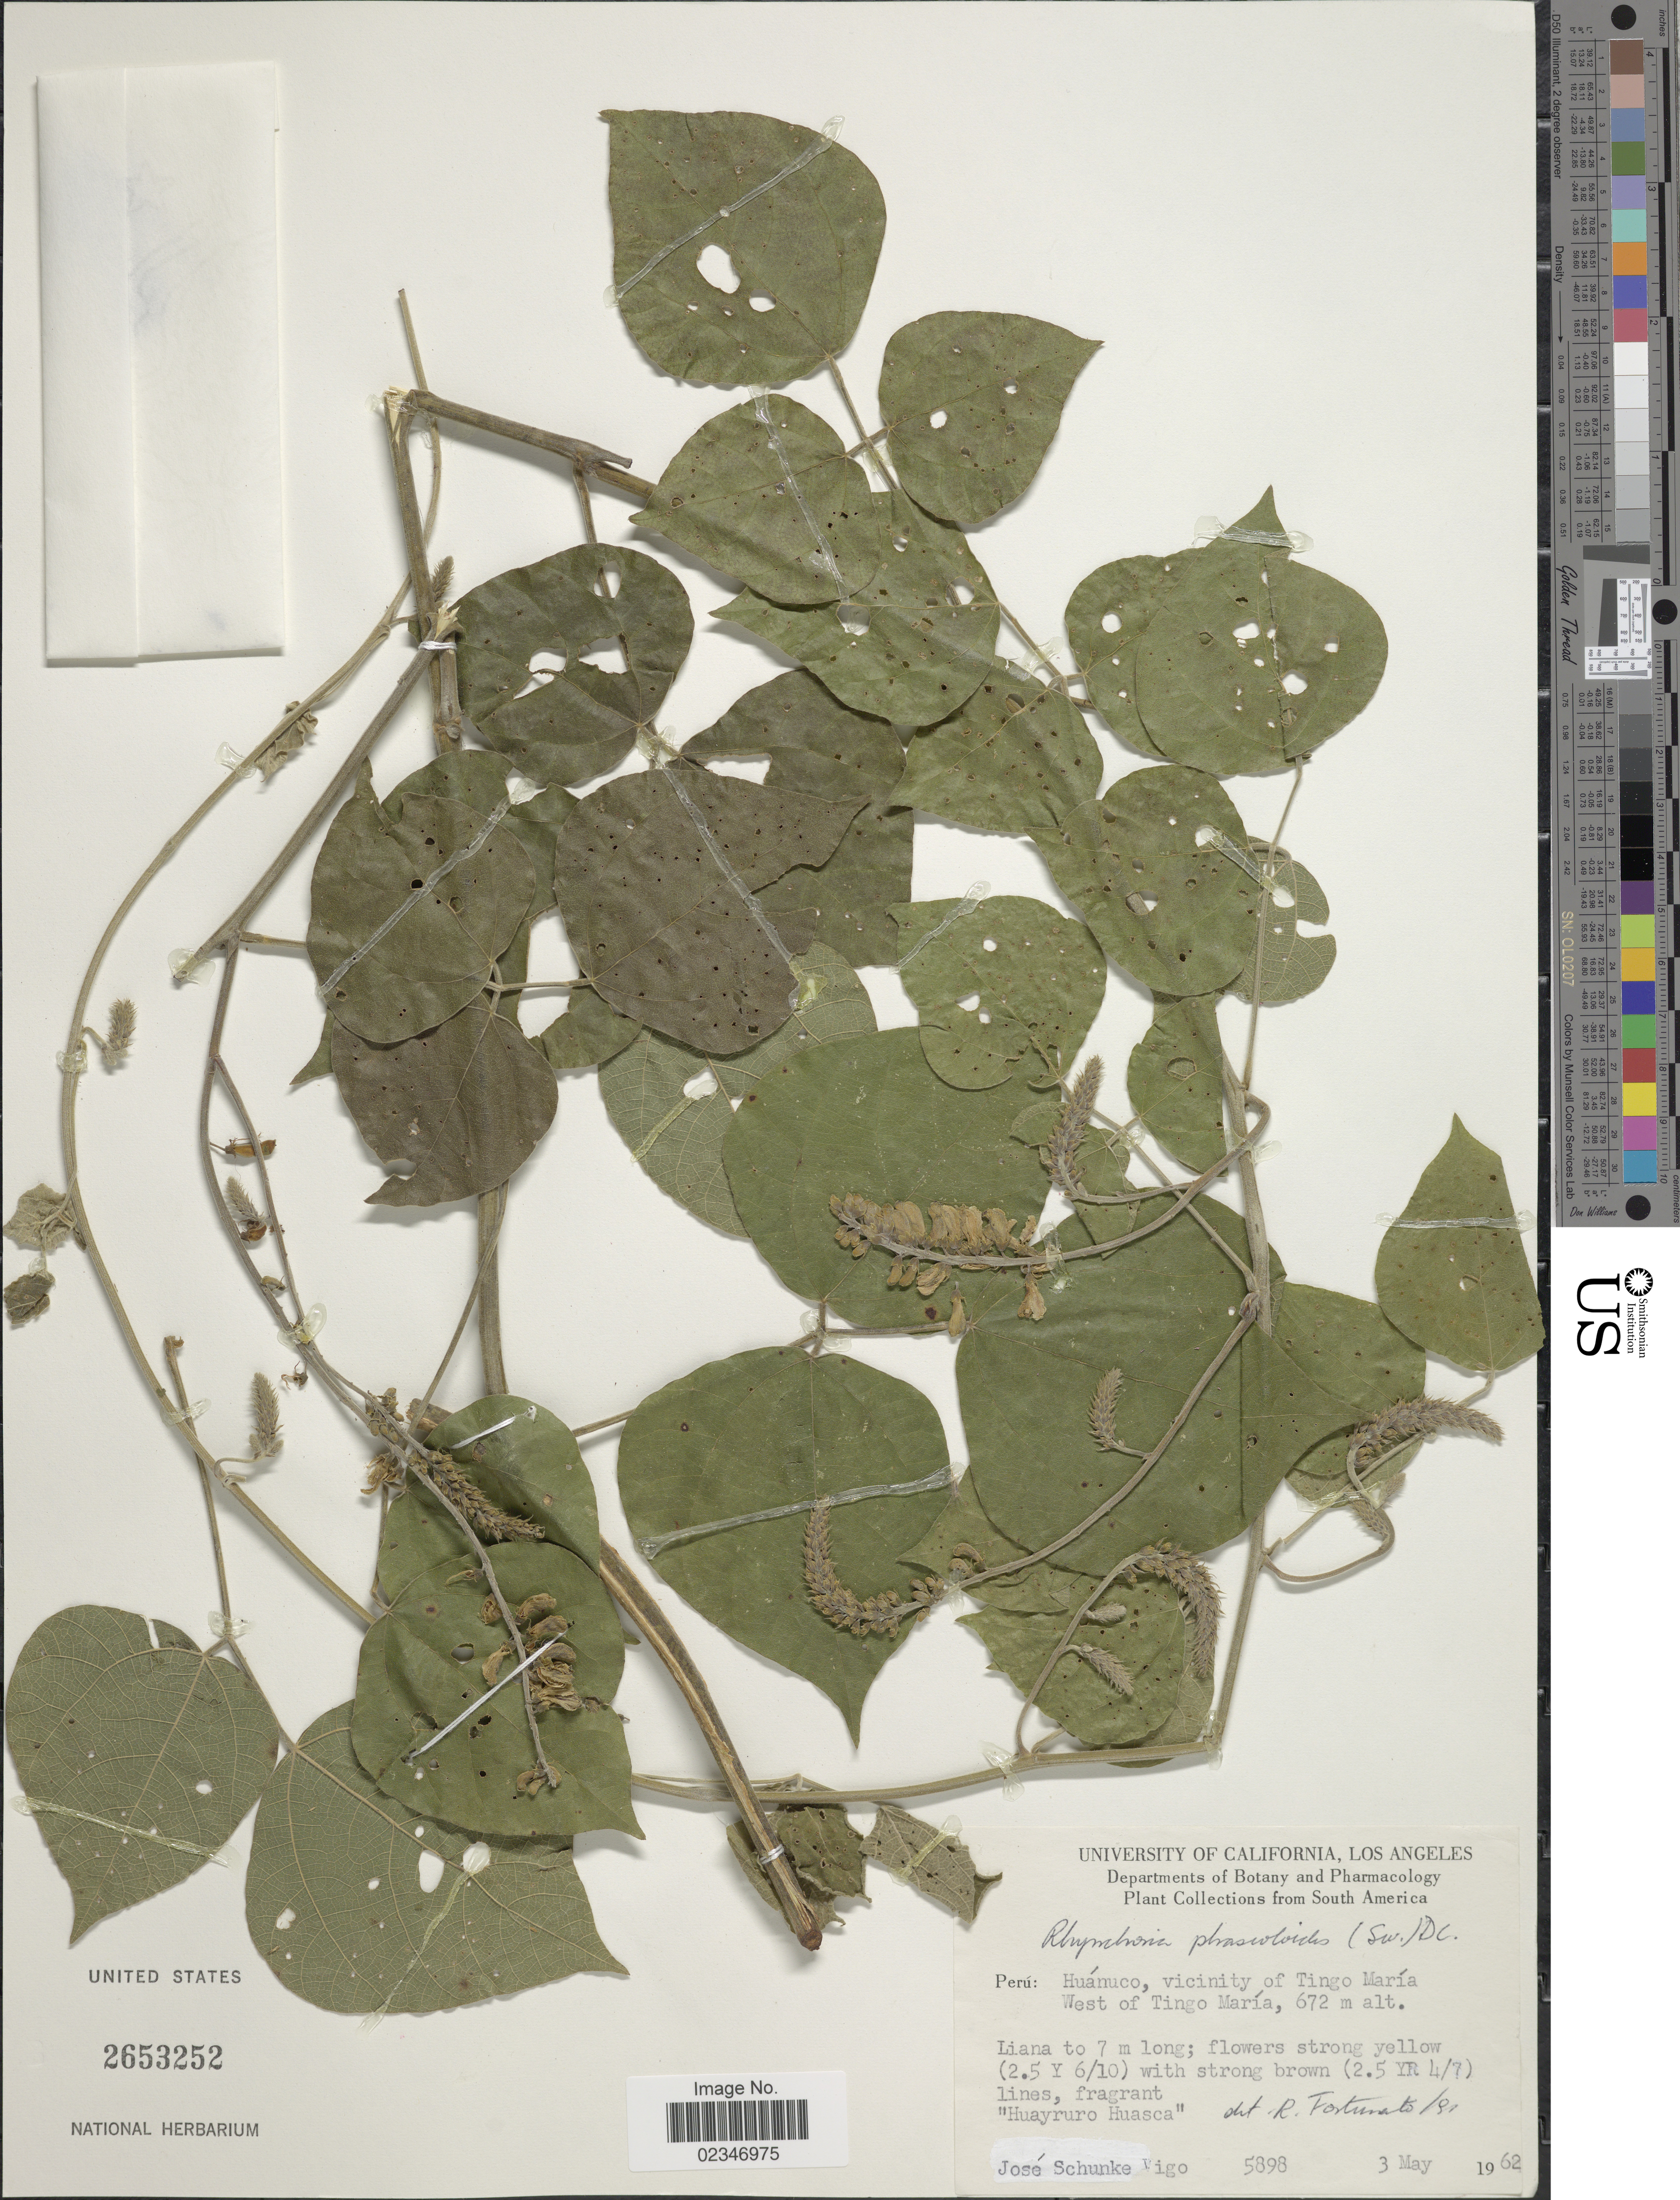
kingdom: Plantae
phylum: Tracheophyta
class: Magnoliopsida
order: Fabales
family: Fabaceae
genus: Rhynchosia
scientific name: Rhynchosia phaseoloides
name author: (Sw.) DC.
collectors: J. Schunke Vigo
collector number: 5898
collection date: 1962-05-03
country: Peru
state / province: Huánuco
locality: Vicinity of Tingo Maria, west of Tingo Maria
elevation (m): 672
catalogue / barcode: US 2653252